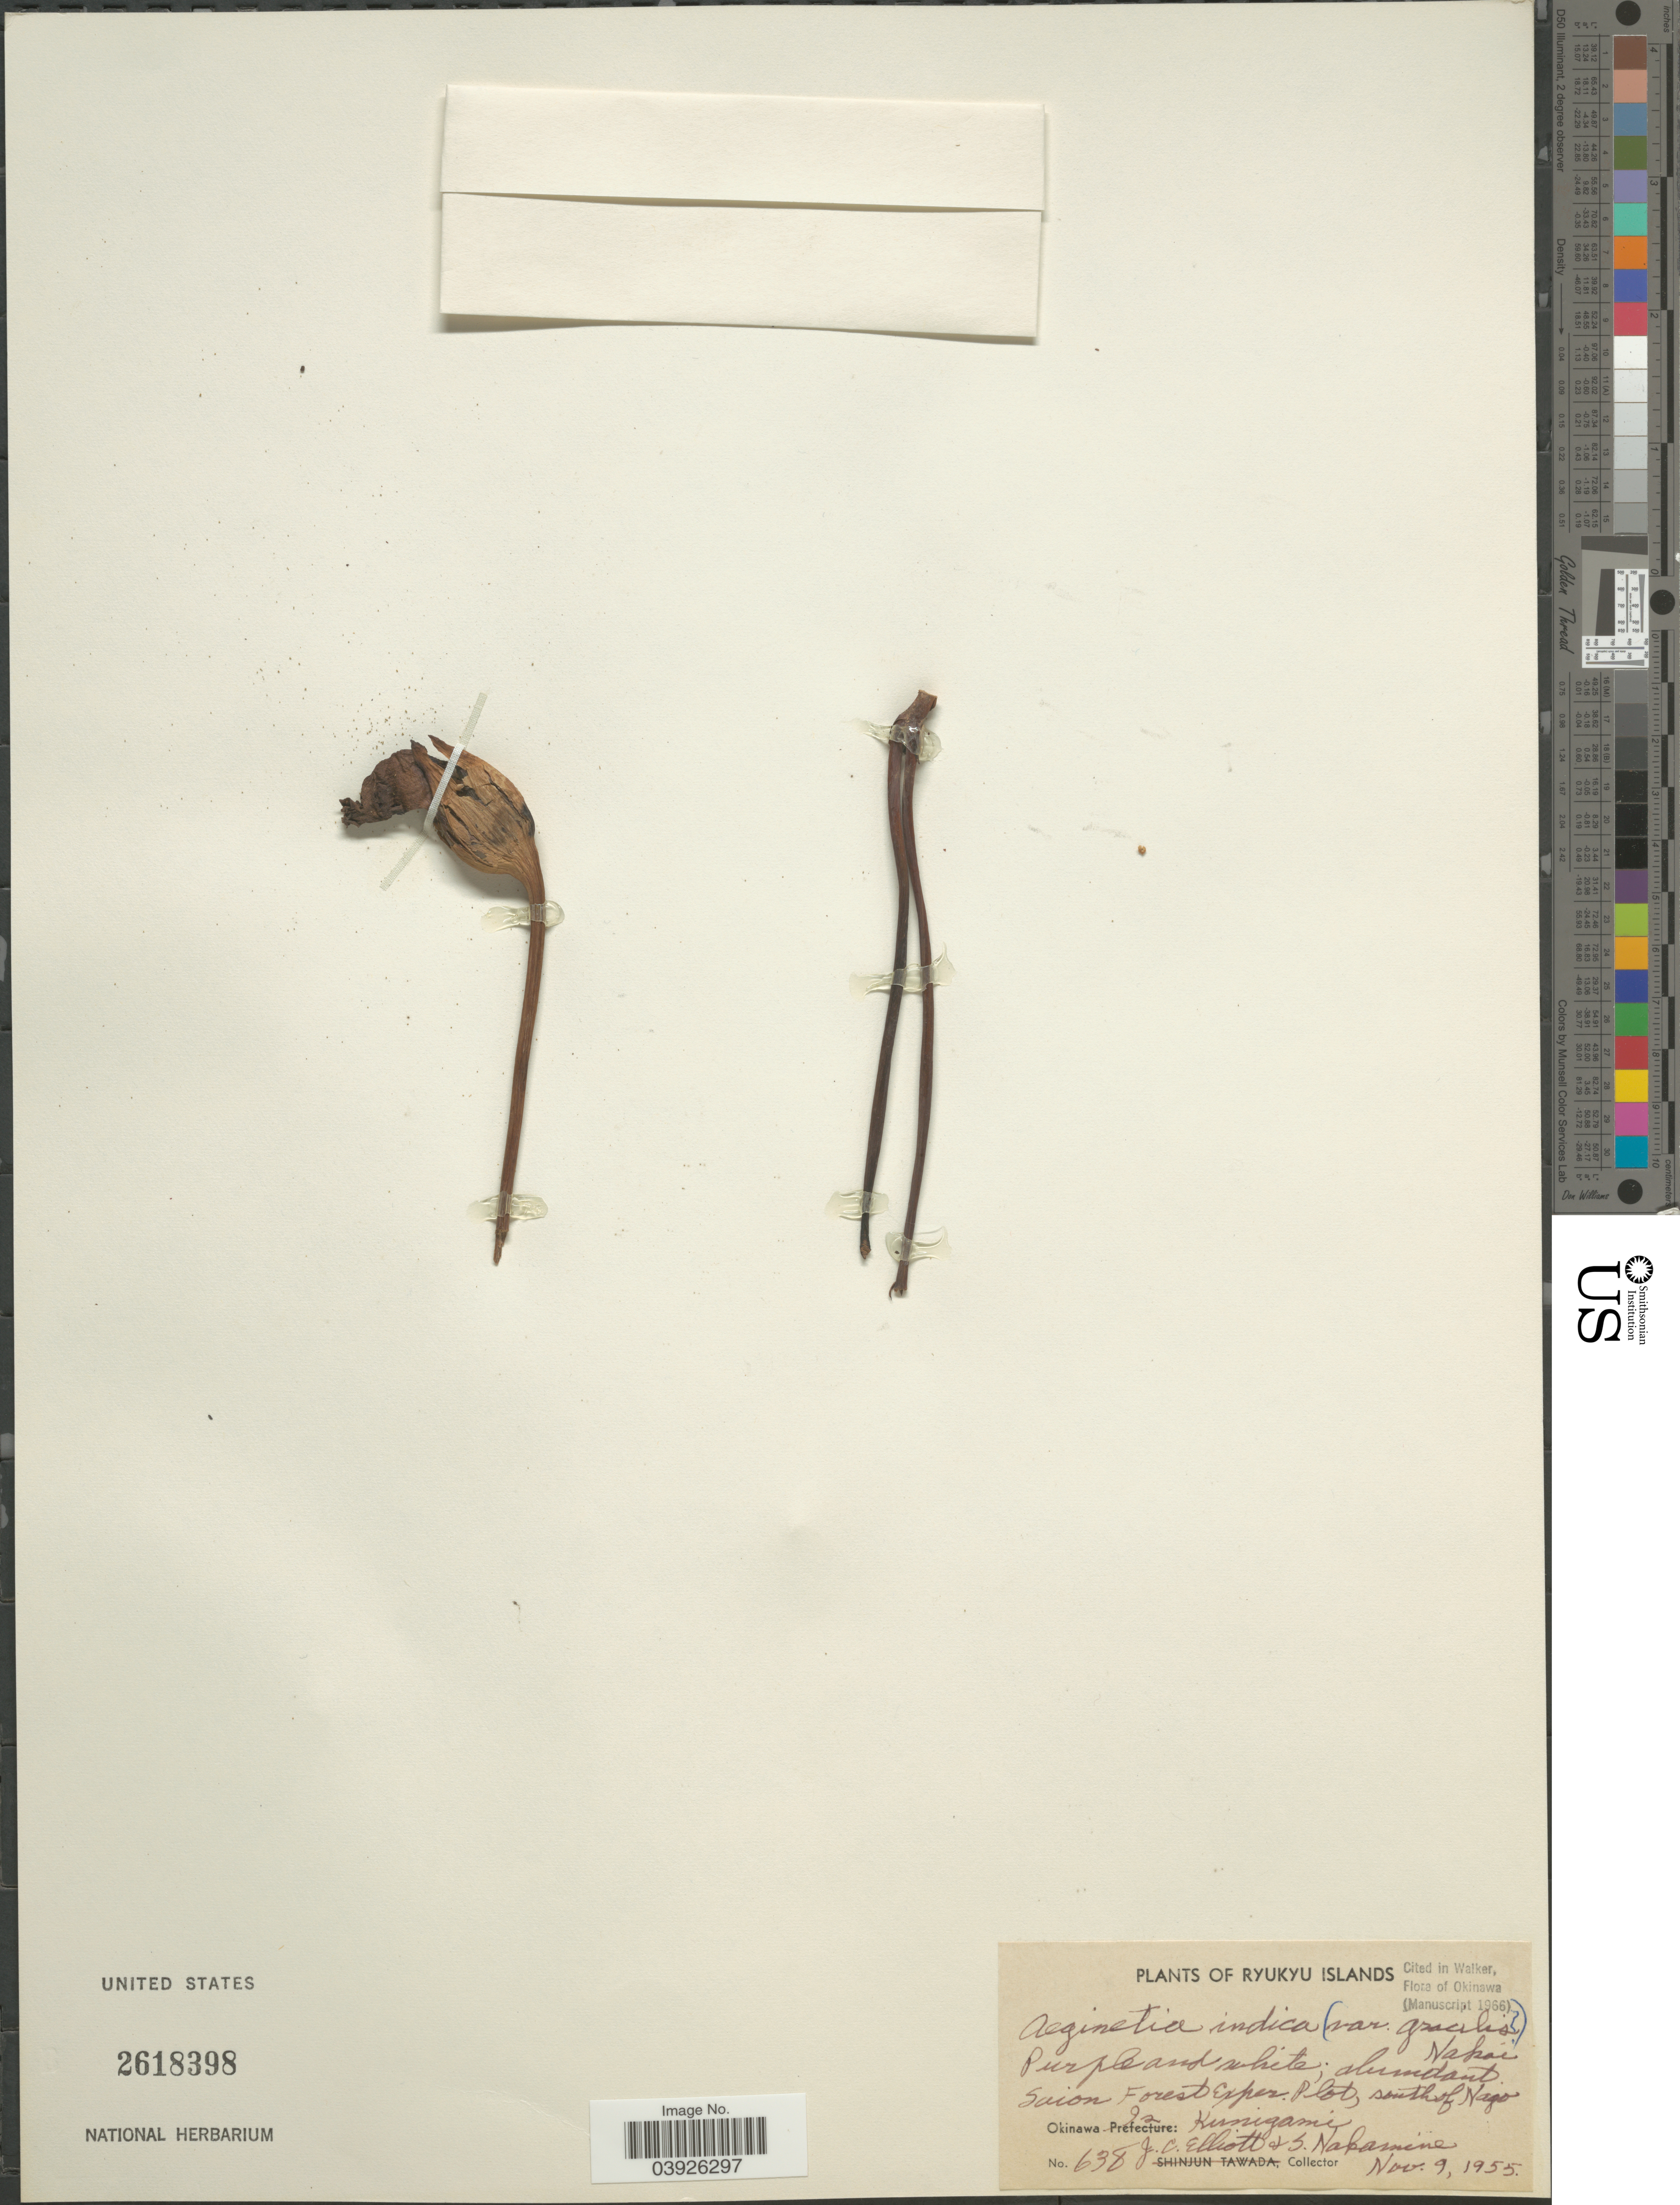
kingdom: Plantae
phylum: Tracheophyta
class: Magnoliopsida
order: Lamiales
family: Orobanchaceae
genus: Aeginetia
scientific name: Aeginetia indica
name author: L.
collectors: J. C. Elliott & S. Nakamine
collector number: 638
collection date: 1955-11-09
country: Japan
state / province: Okinawa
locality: Ryukyu Islands. Saion Forest Exper. Plot, south of Nago. Okinawa Is: Kunigami.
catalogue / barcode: US 2618398